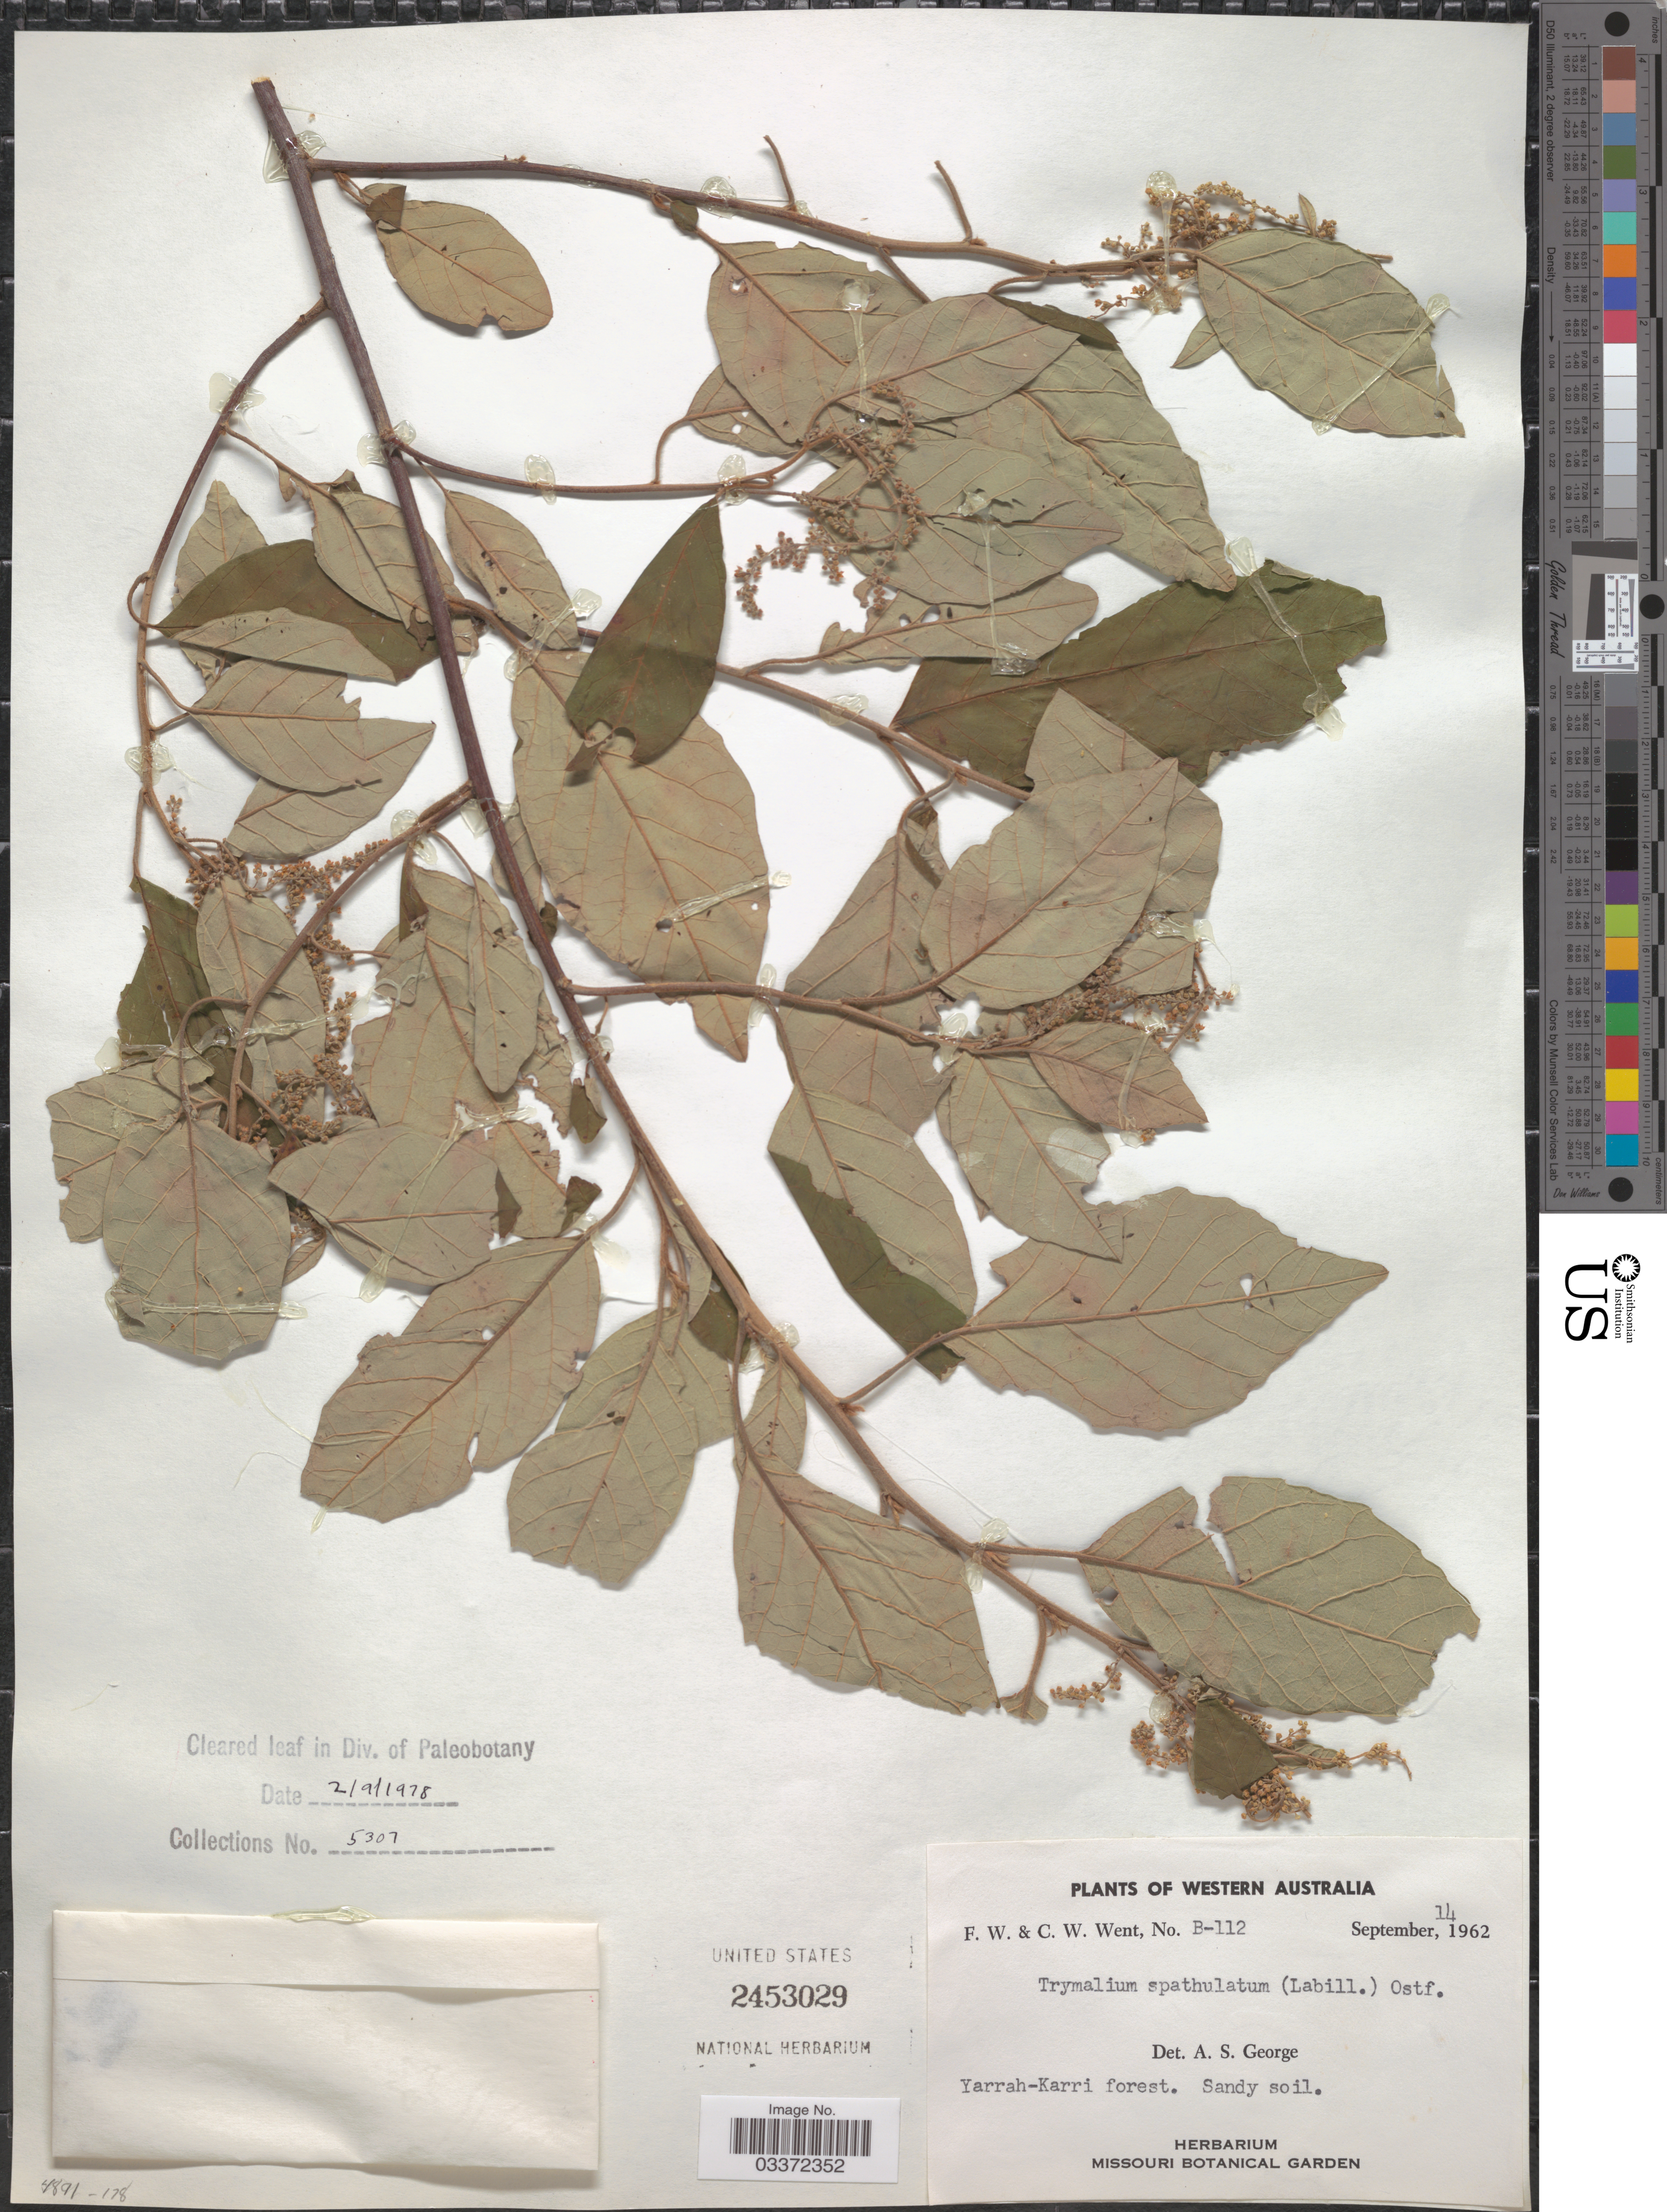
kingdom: Plantae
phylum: Tracheophyta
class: Magnoliopsida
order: Rosales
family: Rhamnaceae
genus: Trymalium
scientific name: Trymalium spathulatum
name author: F. Muell.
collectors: F. W. Went & C. W. Went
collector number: B-112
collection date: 1962-09-14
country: Australia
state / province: Western Australia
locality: Yarrah-Karri forest.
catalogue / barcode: US 2453029